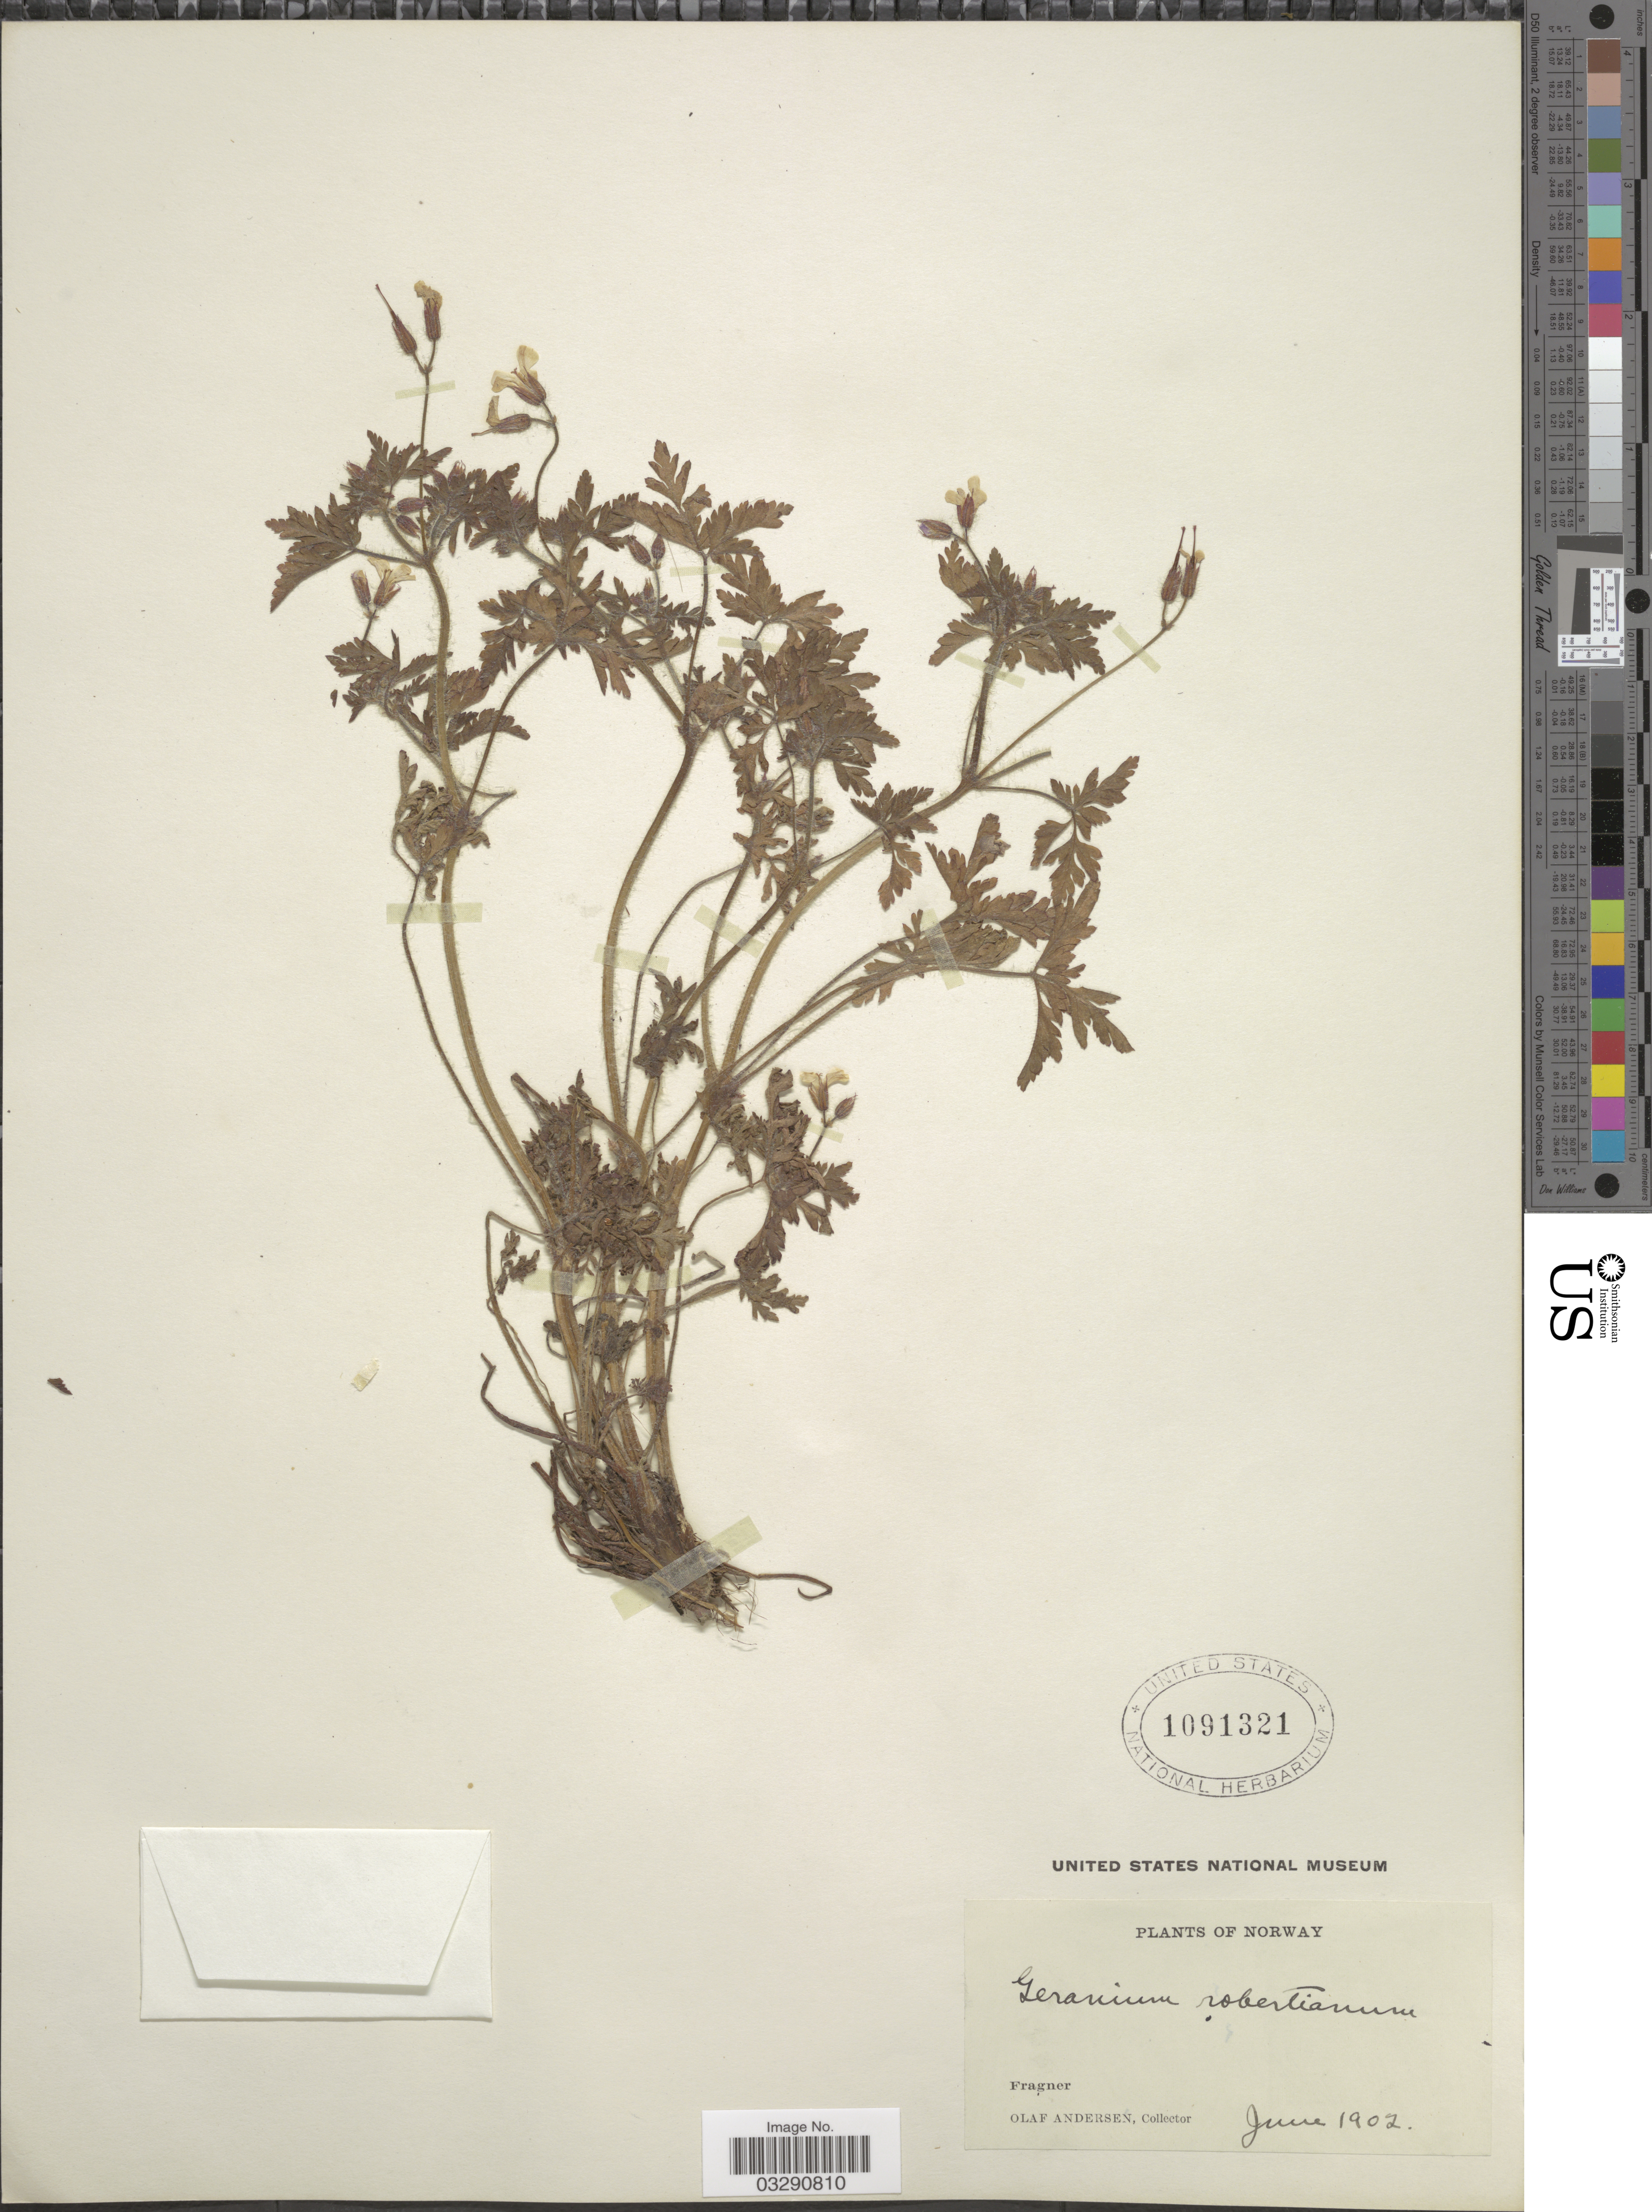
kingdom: Plantae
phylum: Tracheophyta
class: Magnoliopsida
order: Geraniales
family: Geraniaceae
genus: Geranium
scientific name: Geranium robertianum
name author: L.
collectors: O. Andersen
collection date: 1902-06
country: Norway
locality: Fragner.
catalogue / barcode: US 1091321